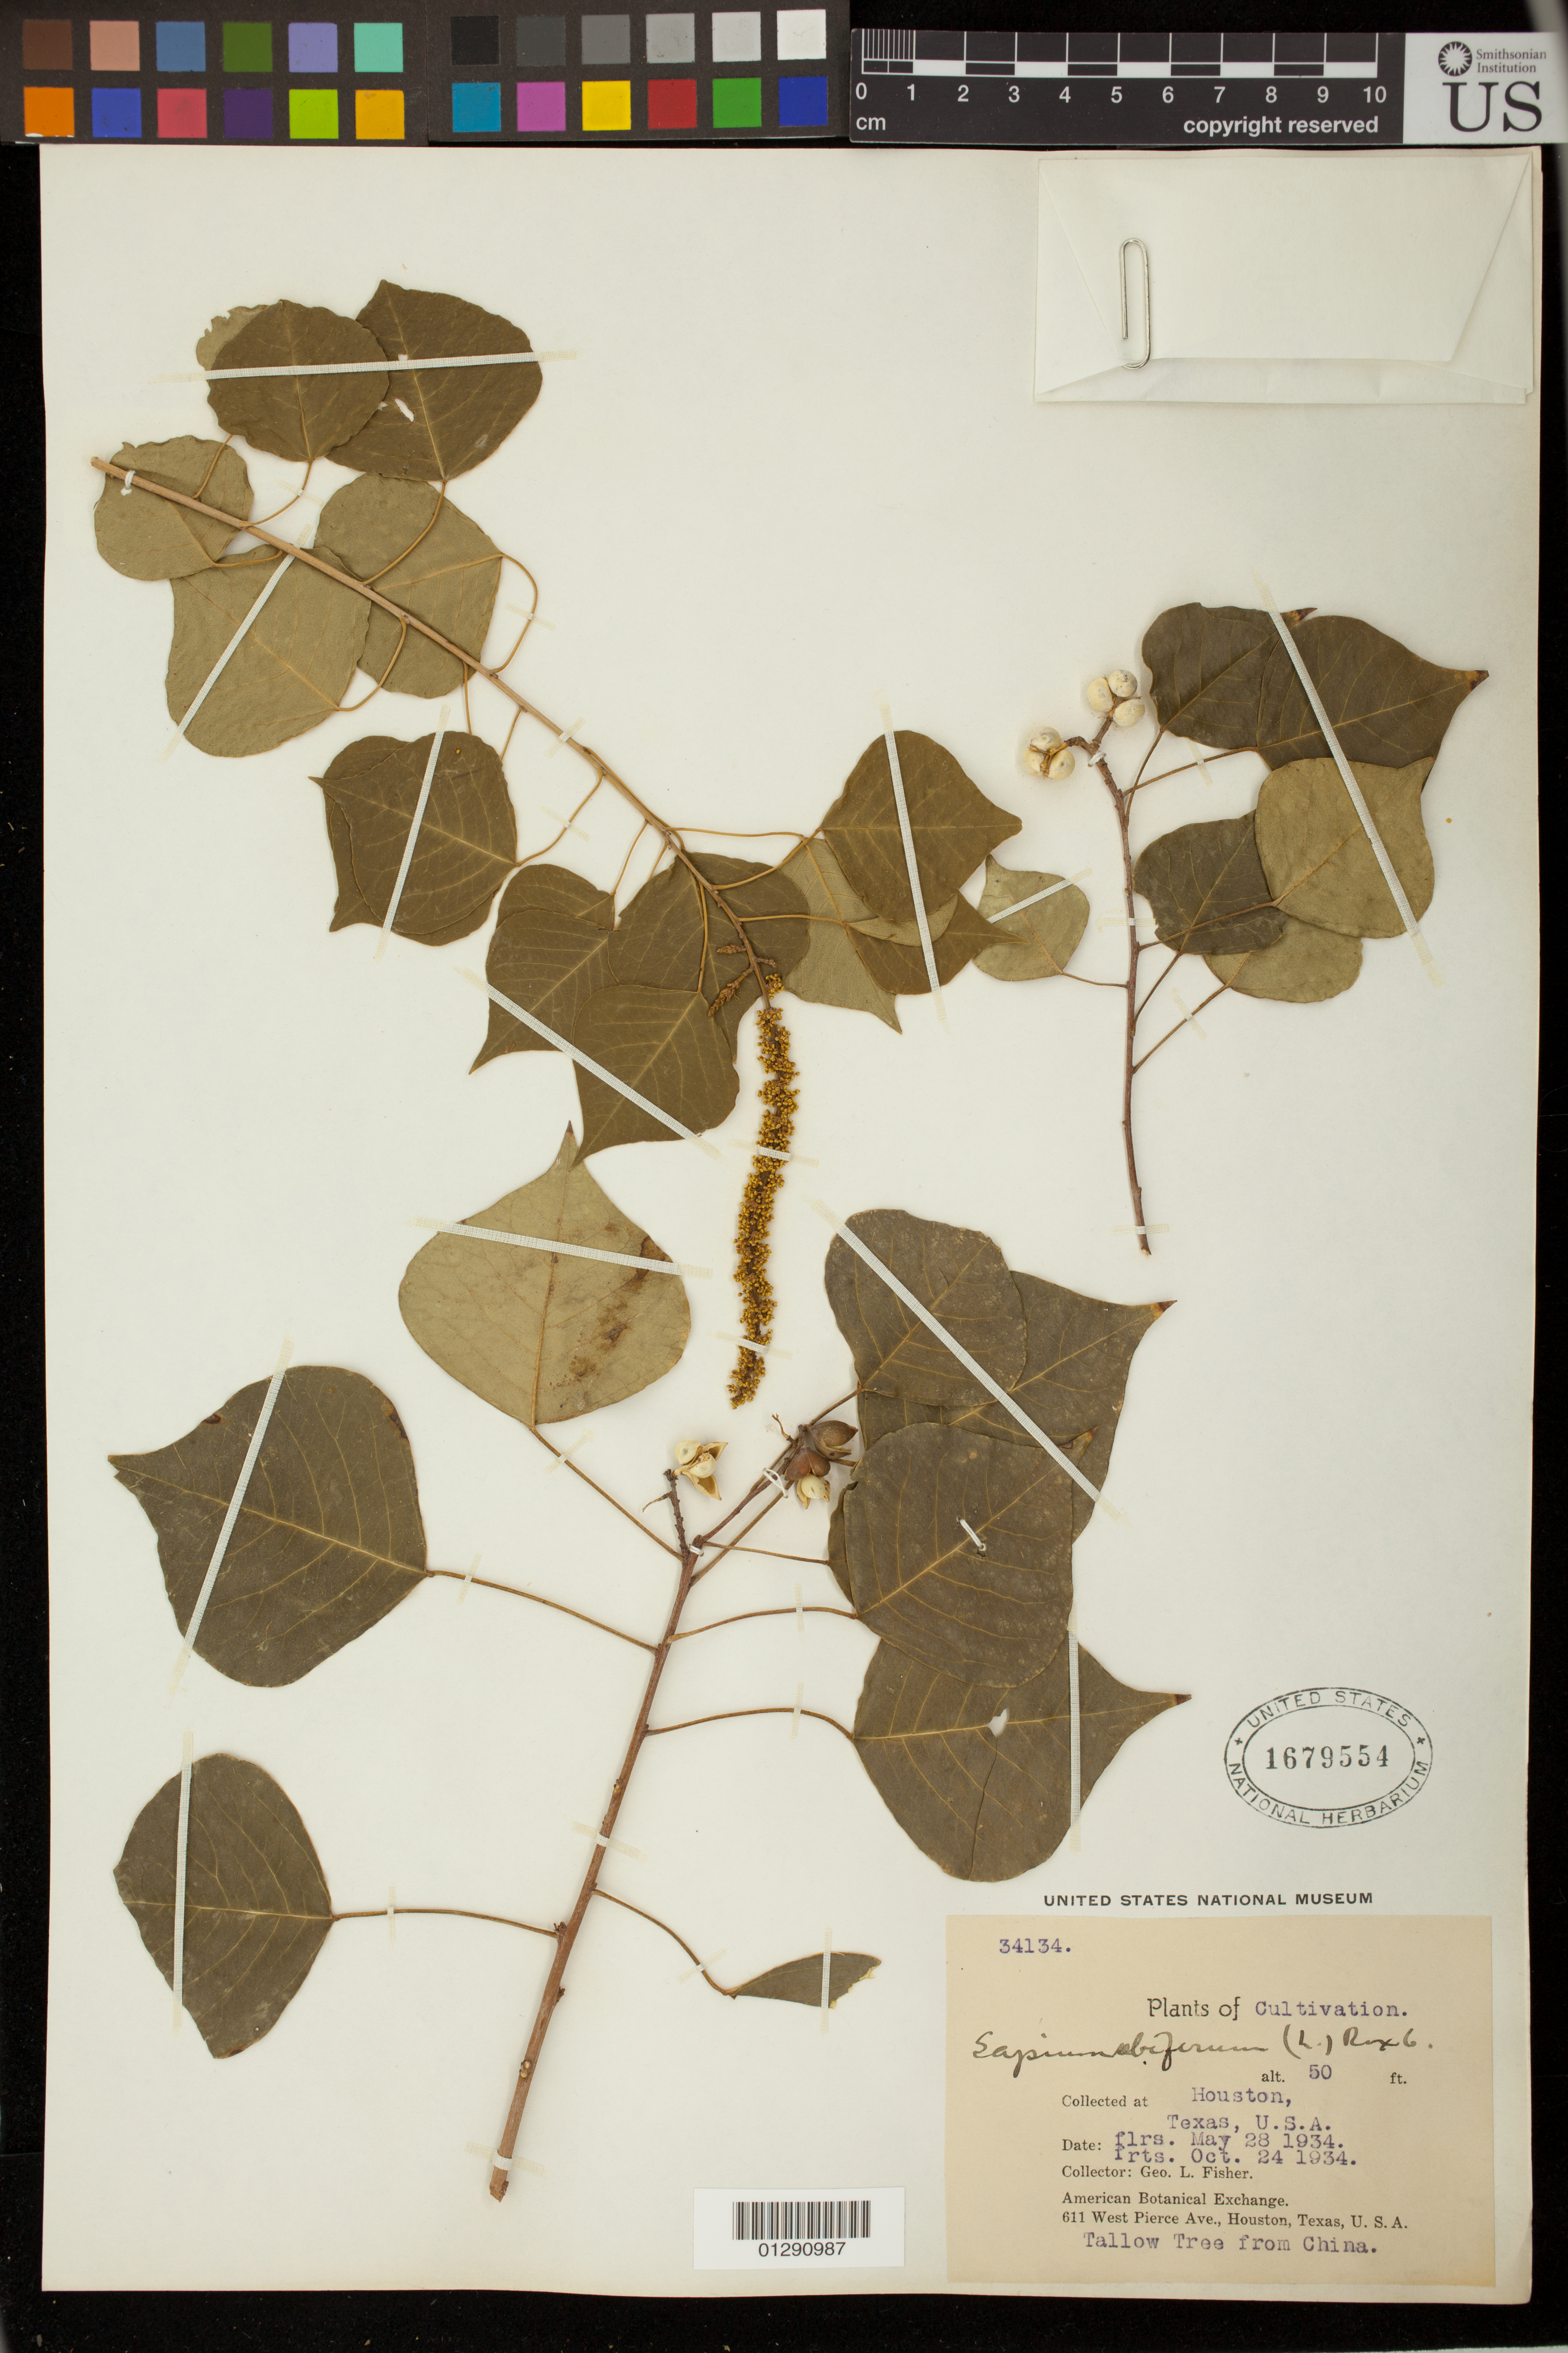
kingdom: Plantae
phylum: Tracheophyta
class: Magnoliopsida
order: Malpighiales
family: Euphorbiaceae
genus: Sapium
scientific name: Sapium sebiferum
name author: (L.) Roxb.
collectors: G. L. Fisher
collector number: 34134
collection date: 1934-05-28,1934-10-24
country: United States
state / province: Texas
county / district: Houston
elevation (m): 15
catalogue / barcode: US 1679554